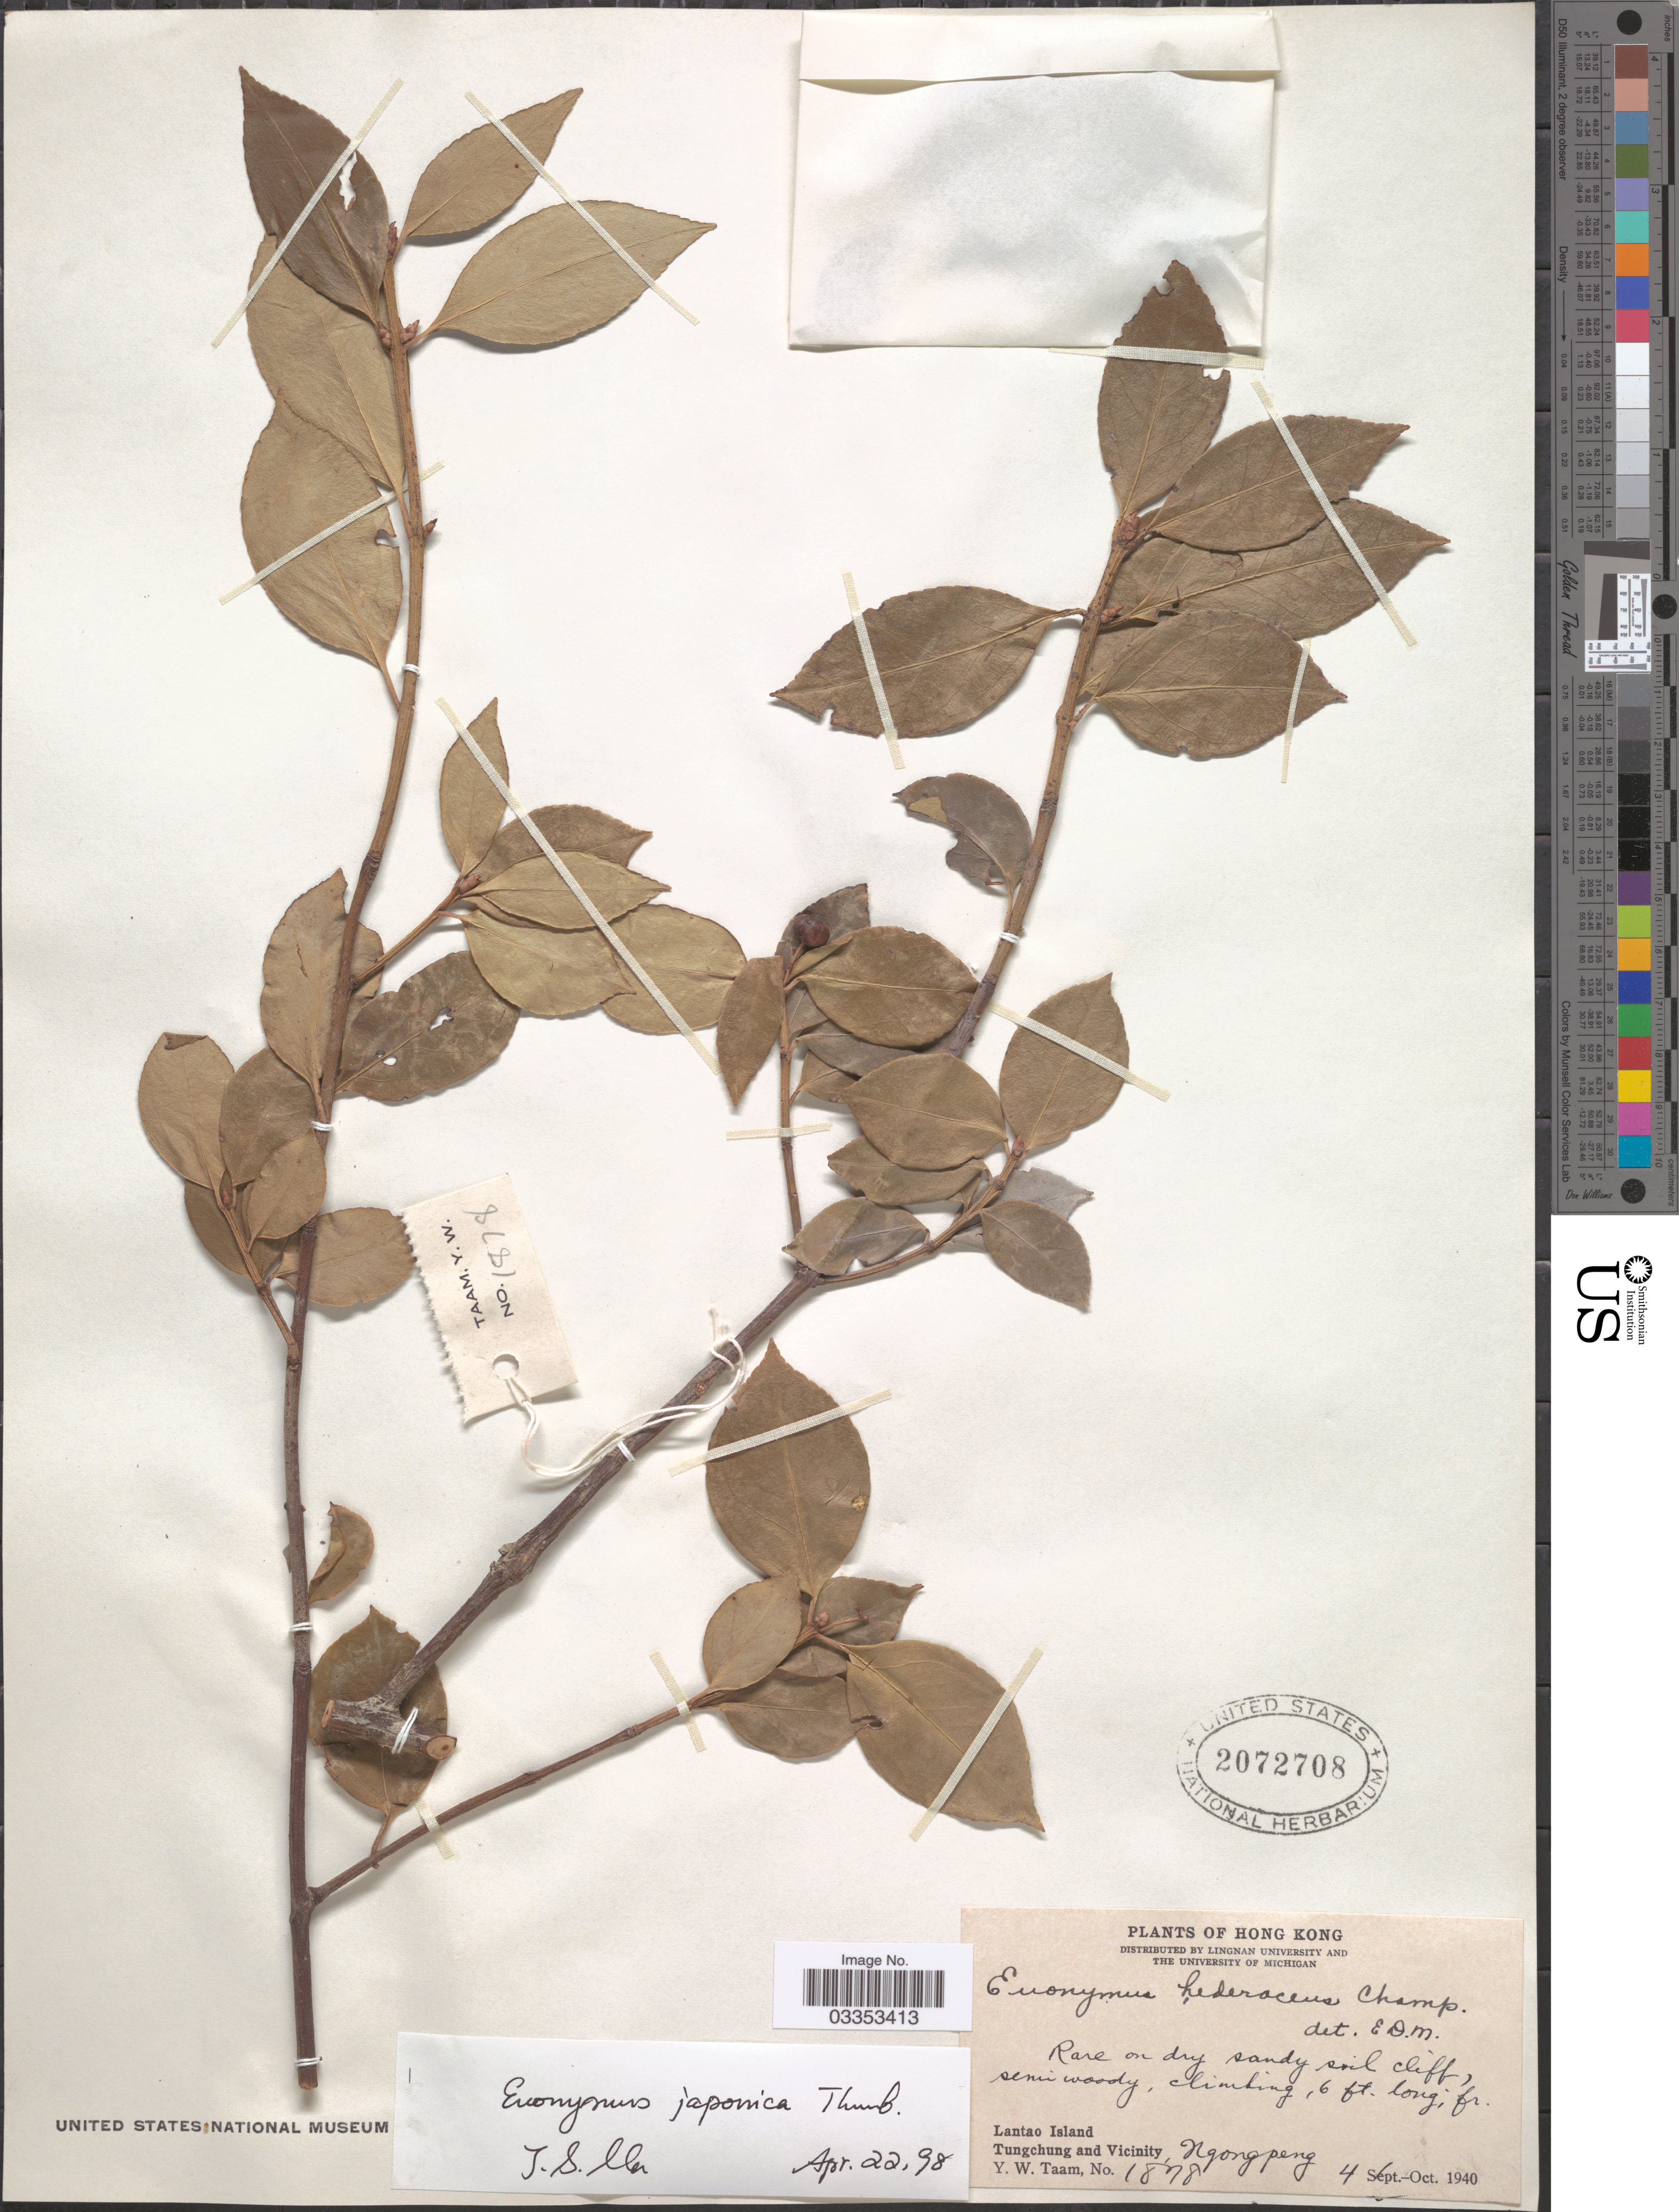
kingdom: Plantae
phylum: Tracheophyta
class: Magnoliopsida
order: Celastrales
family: Celastraceae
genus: Euonymus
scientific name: Euonymus japonicus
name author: Thunb.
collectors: Y. W. Taam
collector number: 1878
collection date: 1940-10-04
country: China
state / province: Hong Kong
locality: Lantao Island. Tungchung and Vicinity, Ngongpeng.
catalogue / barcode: US 2072708